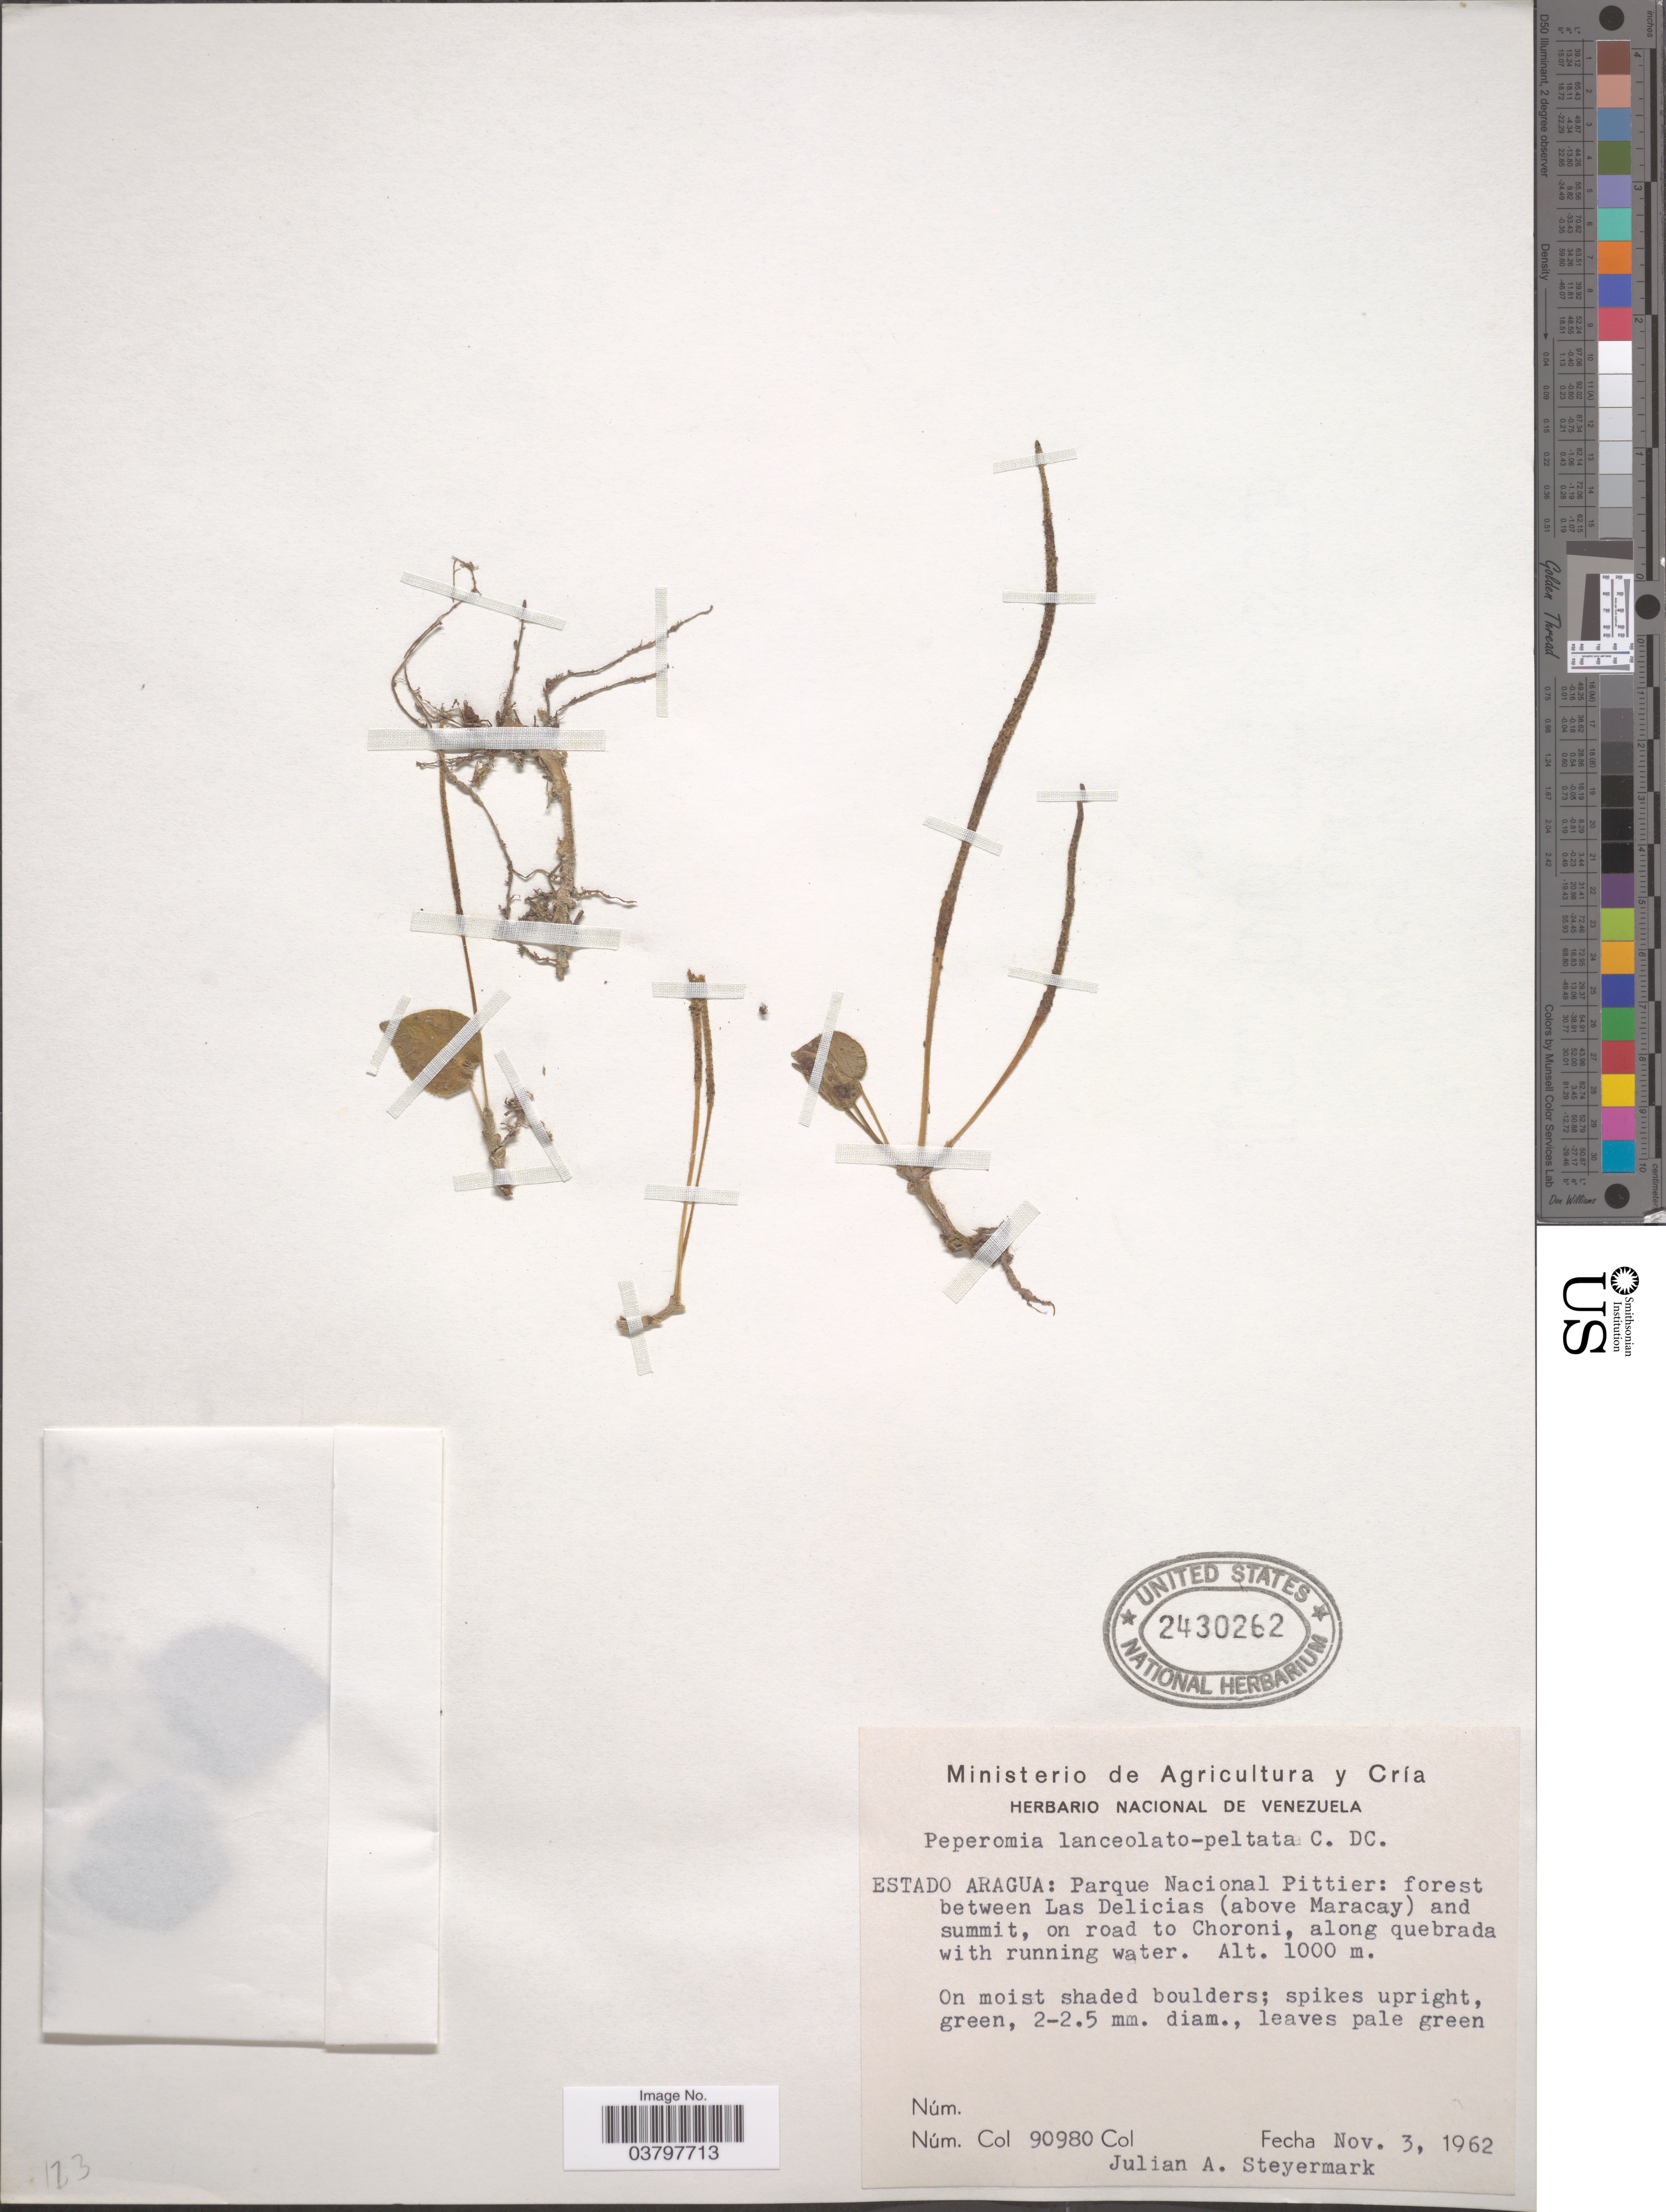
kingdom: Plantae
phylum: Tracheophyta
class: Magnoliopsida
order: Piperales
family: Piperaceae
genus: Peperomia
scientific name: Peperomia lanceolatopeltata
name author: C. DC.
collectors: J. Steyermark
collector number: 90980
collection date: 1962-11-03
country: Venezuela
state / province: Aragua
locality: Estado Aragua: Parque Nacional Pittier: forest between Las Delicias (above Maracay) and summit, on road to Choroni, along quebrada with running water.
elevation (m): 1000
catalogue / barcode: US 2430262